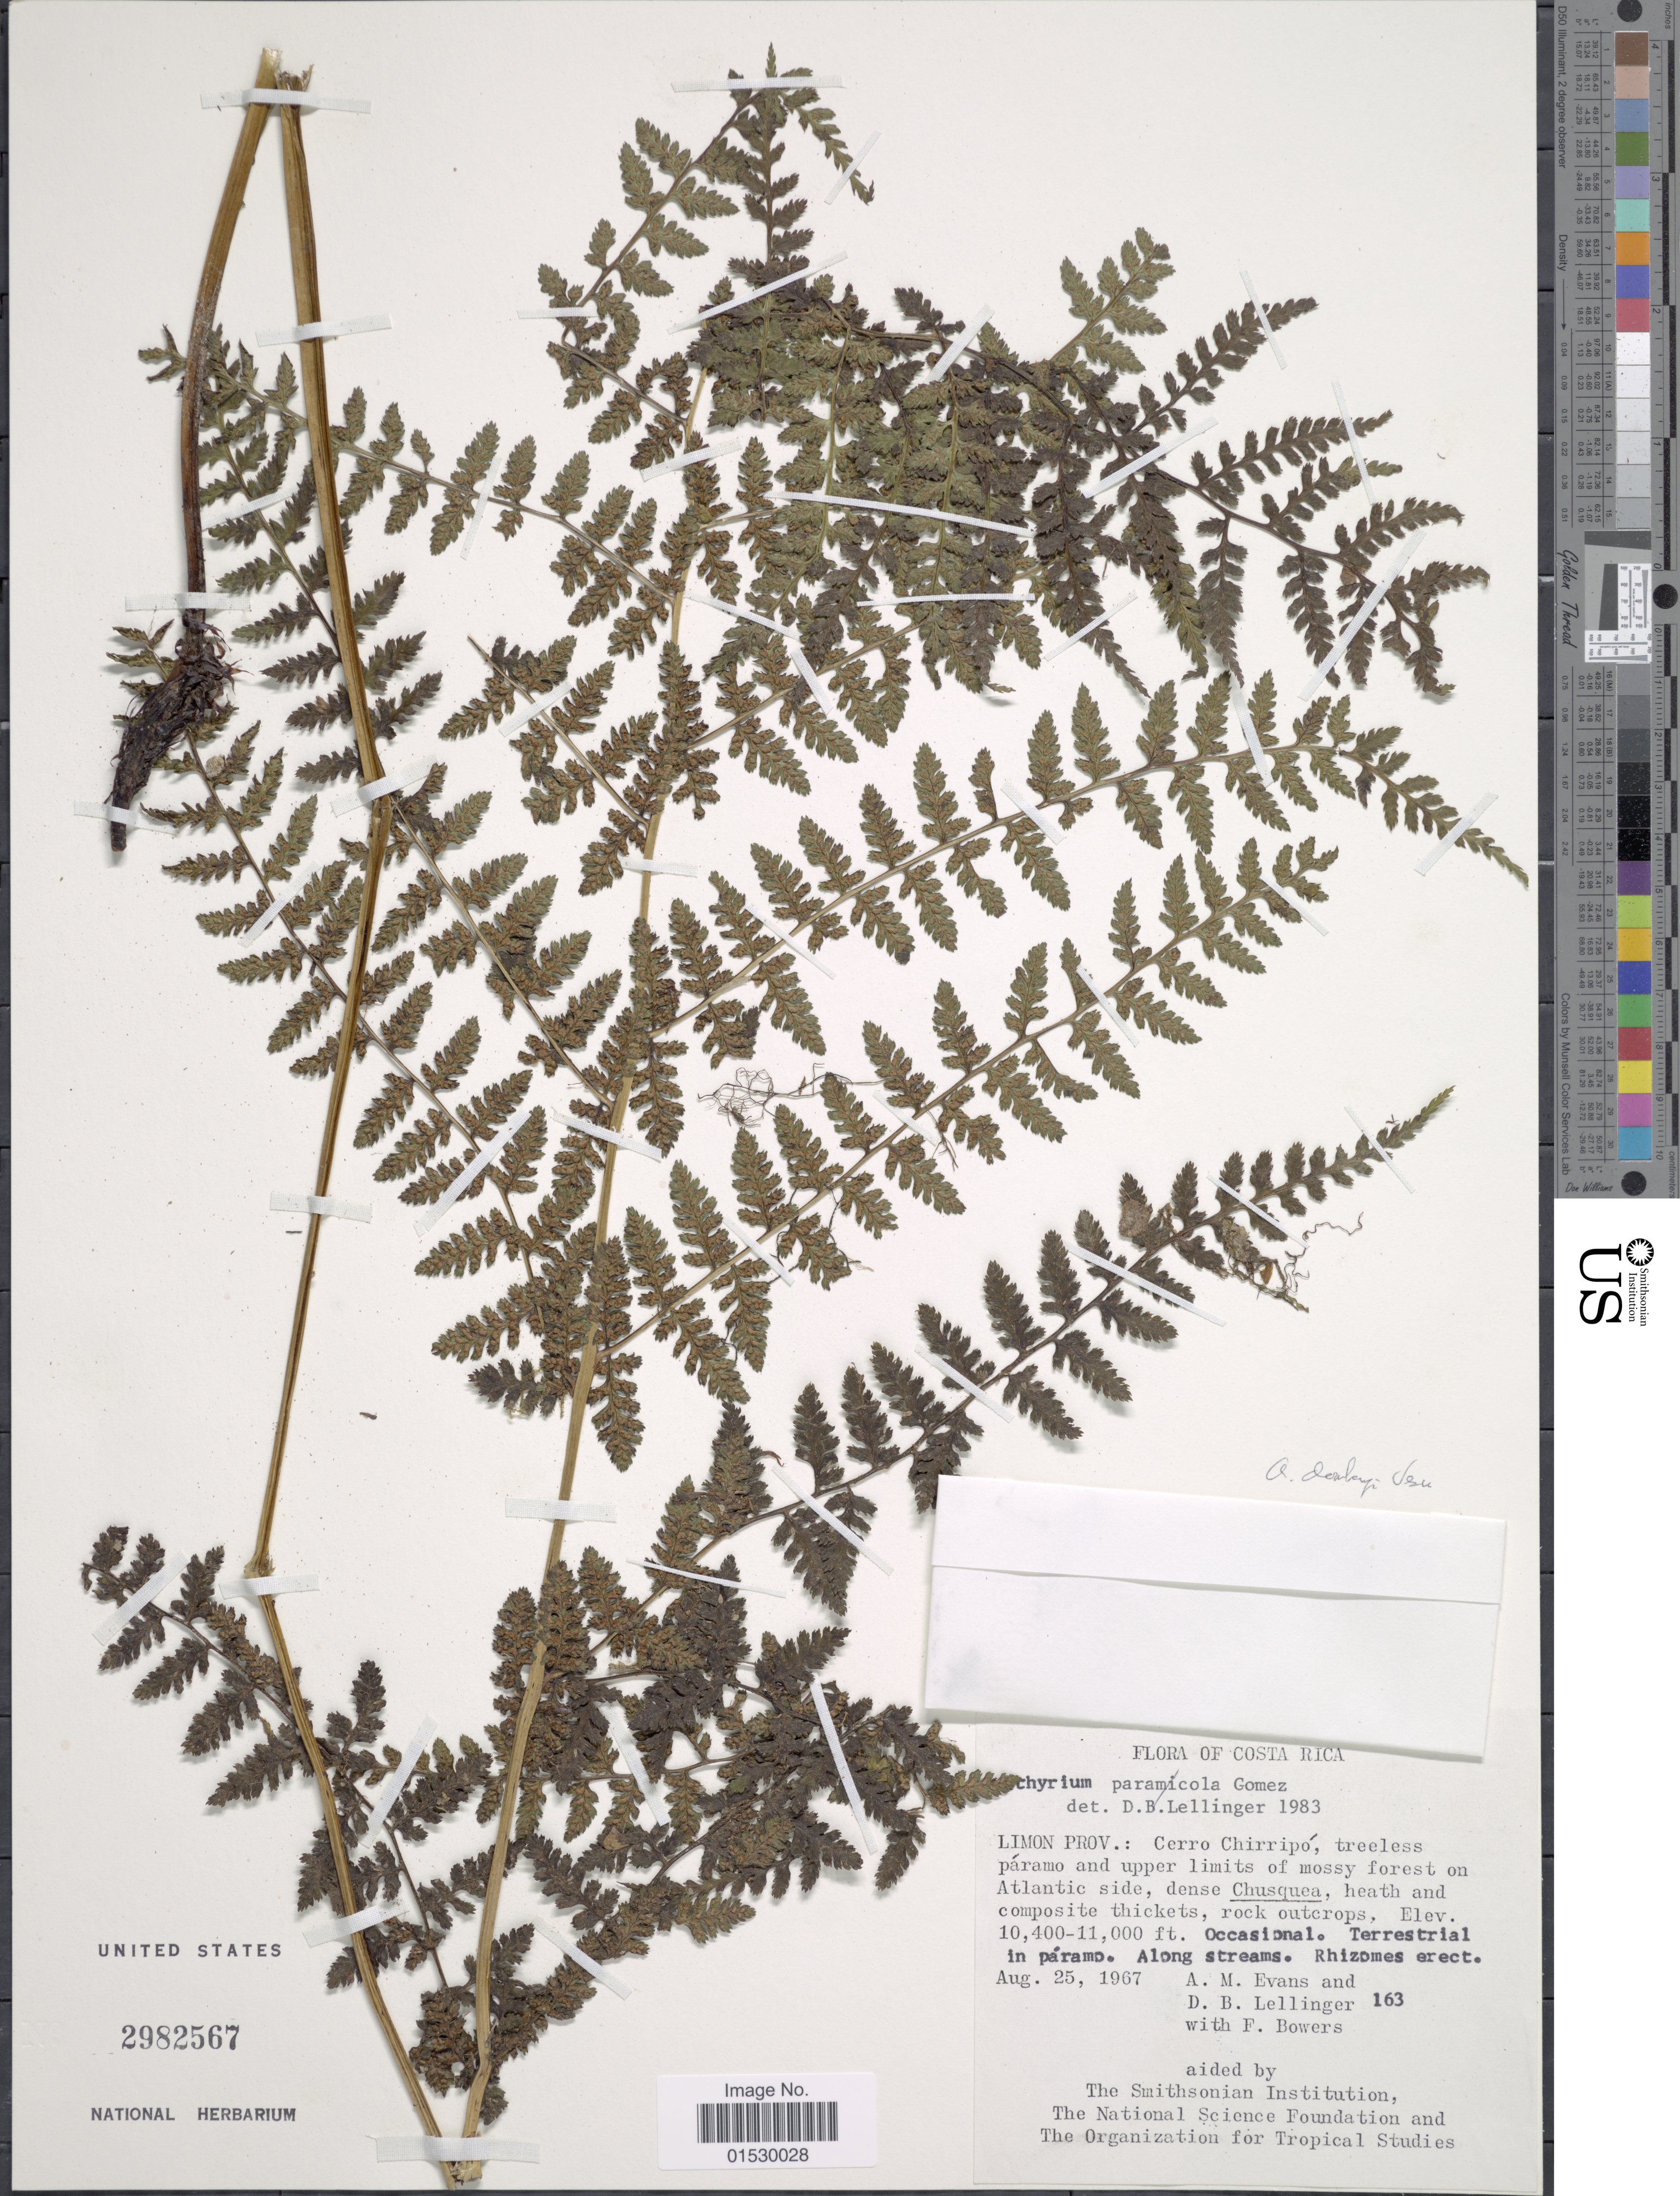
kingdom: Plantae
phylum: Tracheophyta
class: Polypodiopsida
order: Polypodiales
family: Athyriaceae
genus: Athyrium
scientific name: Athyrium dombei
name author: (Desv.) C. Chr.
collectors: A. M. Evans, D. B. Lellinger & F. Bowers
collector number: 163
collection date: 1967-08-25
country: Costa Rica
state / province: Limón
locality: Cerro Chirripo, treeless paramo and upper limits of mossy forest on Atlantic side, dense Chusquea, heath and composite thickets, rock outcrops, occasional. Terrestrial in paramo, along streams. Rhizomes erect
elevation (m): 3170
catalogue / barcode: US 2982567